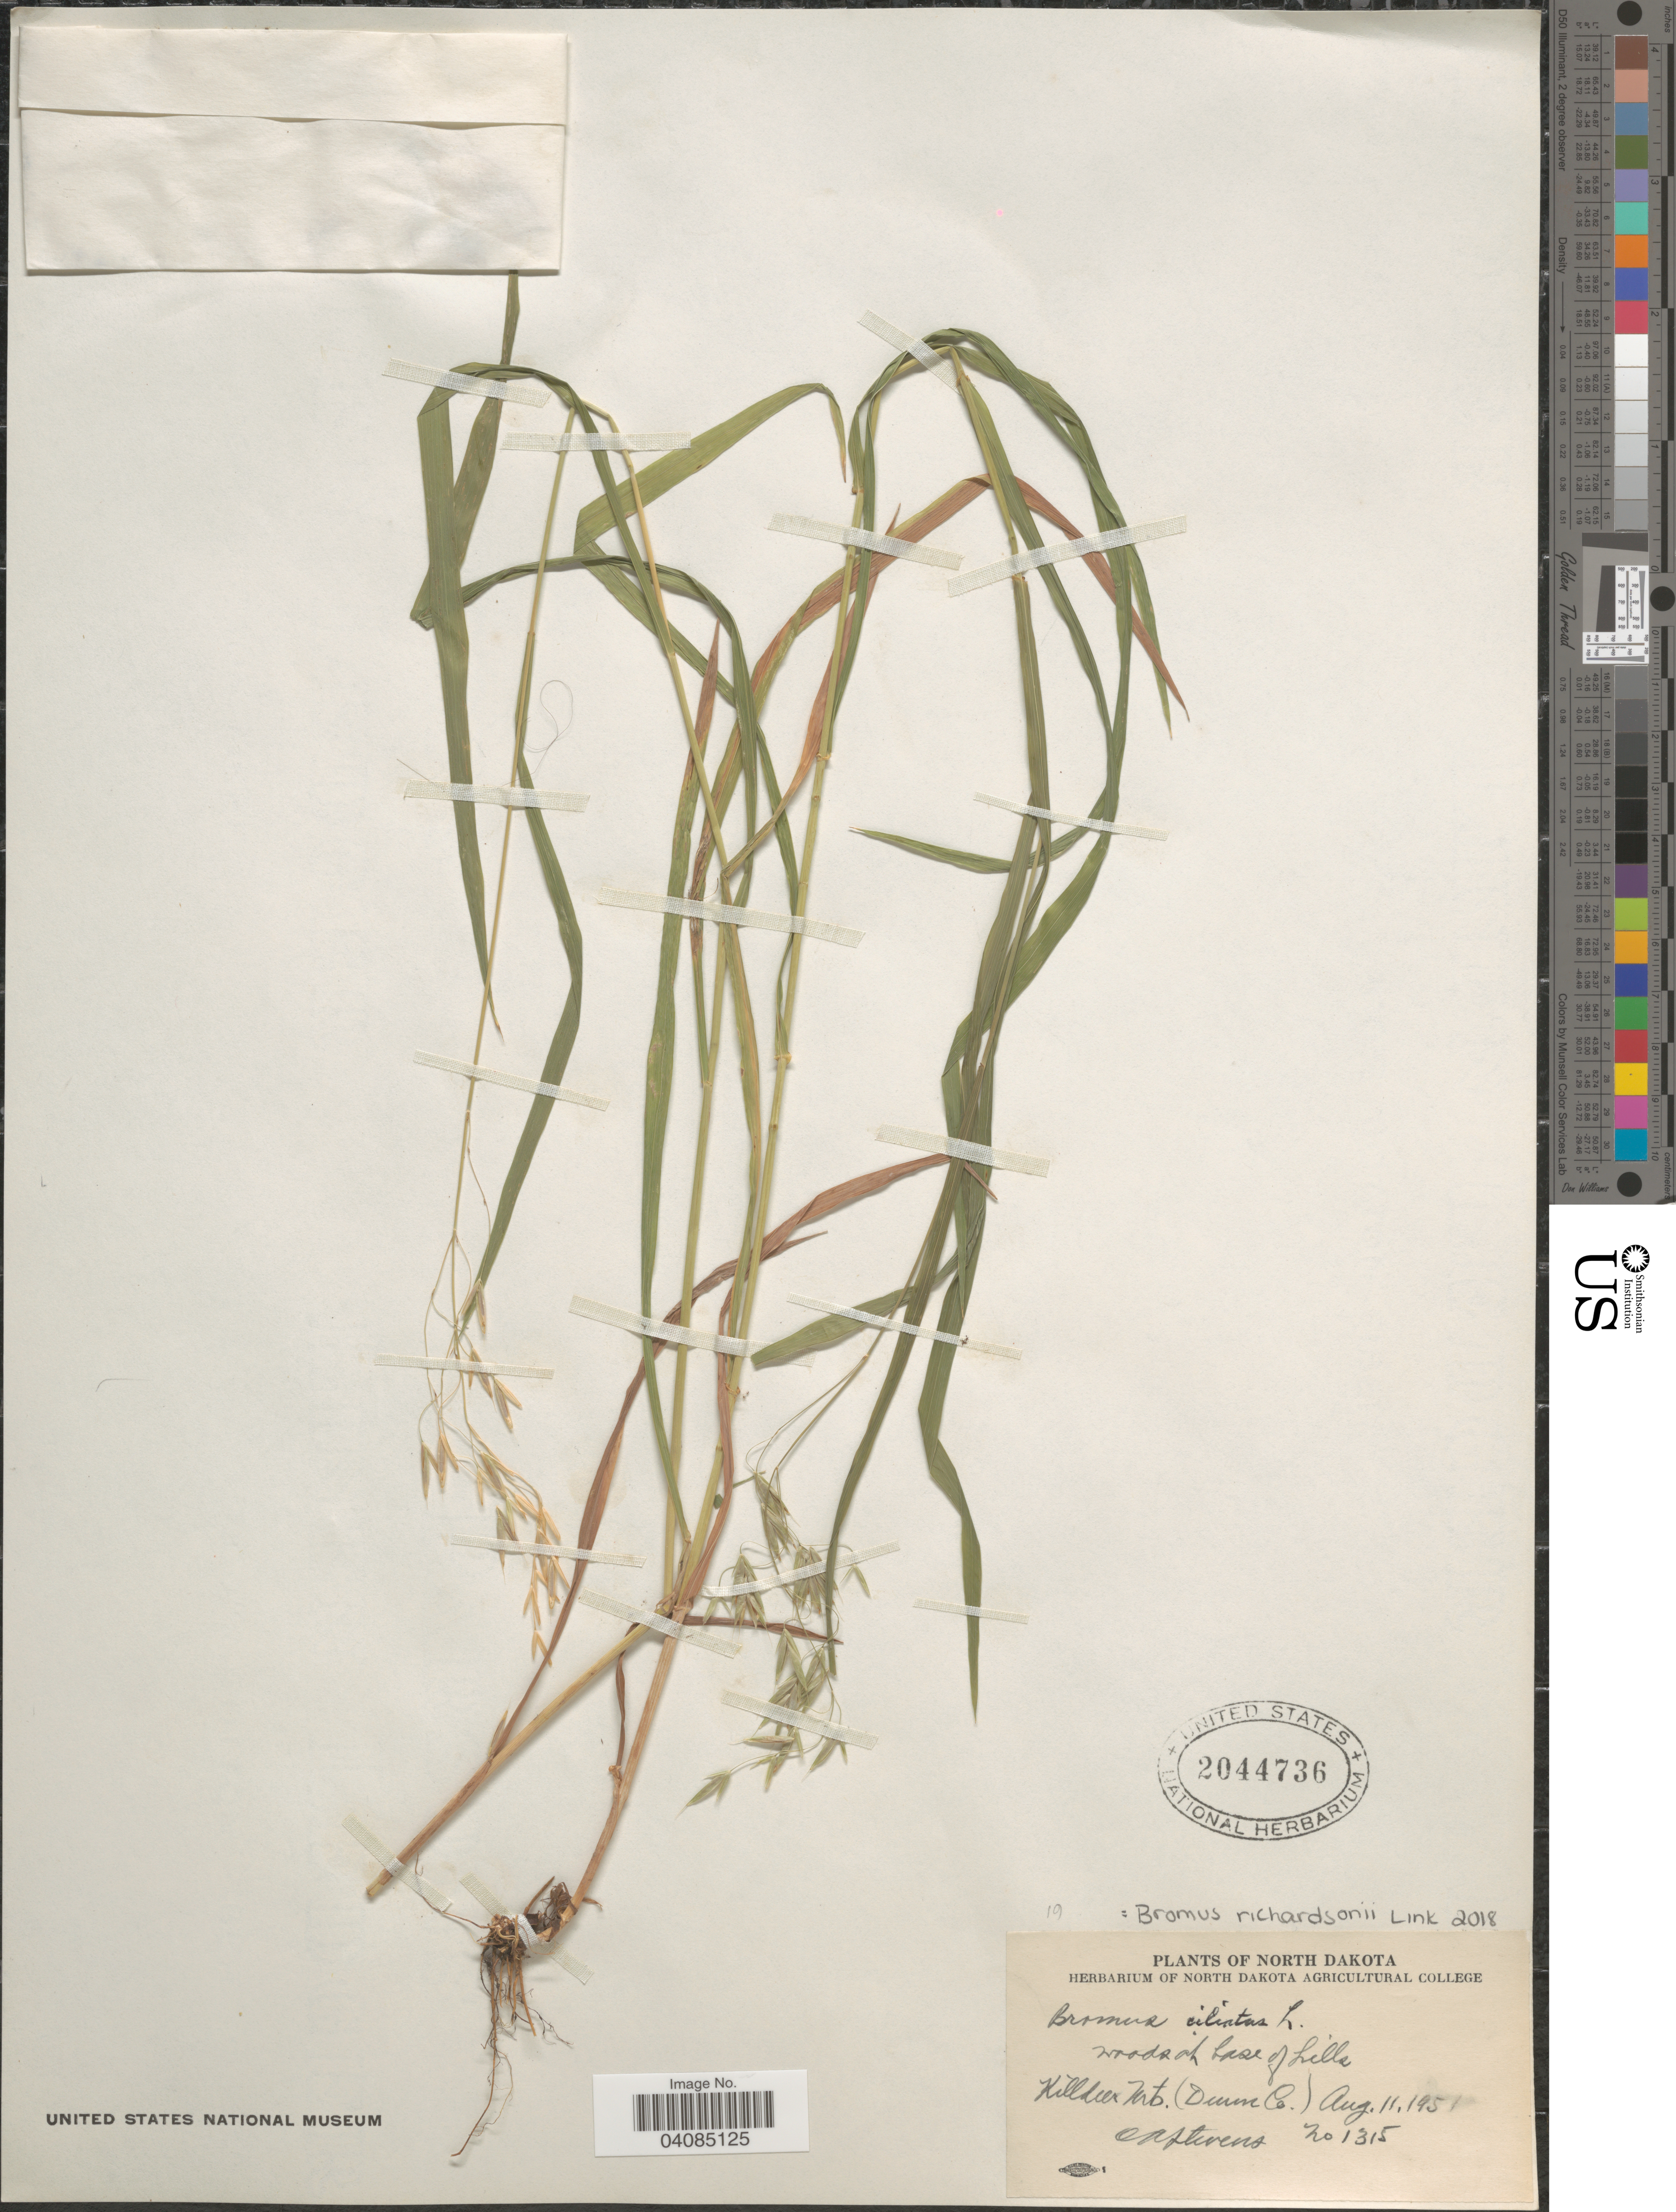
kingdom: Plantae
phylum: Tracheophyta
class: Liliopsida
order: Poales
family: Poaceae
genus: Bromus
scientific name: Bromus richardsonii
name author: Link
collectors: O. A. Stevens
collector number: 1315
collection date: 1951-08-11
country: United States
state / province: North Dakota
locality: Woods of base of hills. Killdeer Mts. Dunn Co.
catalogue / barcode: US 2044736